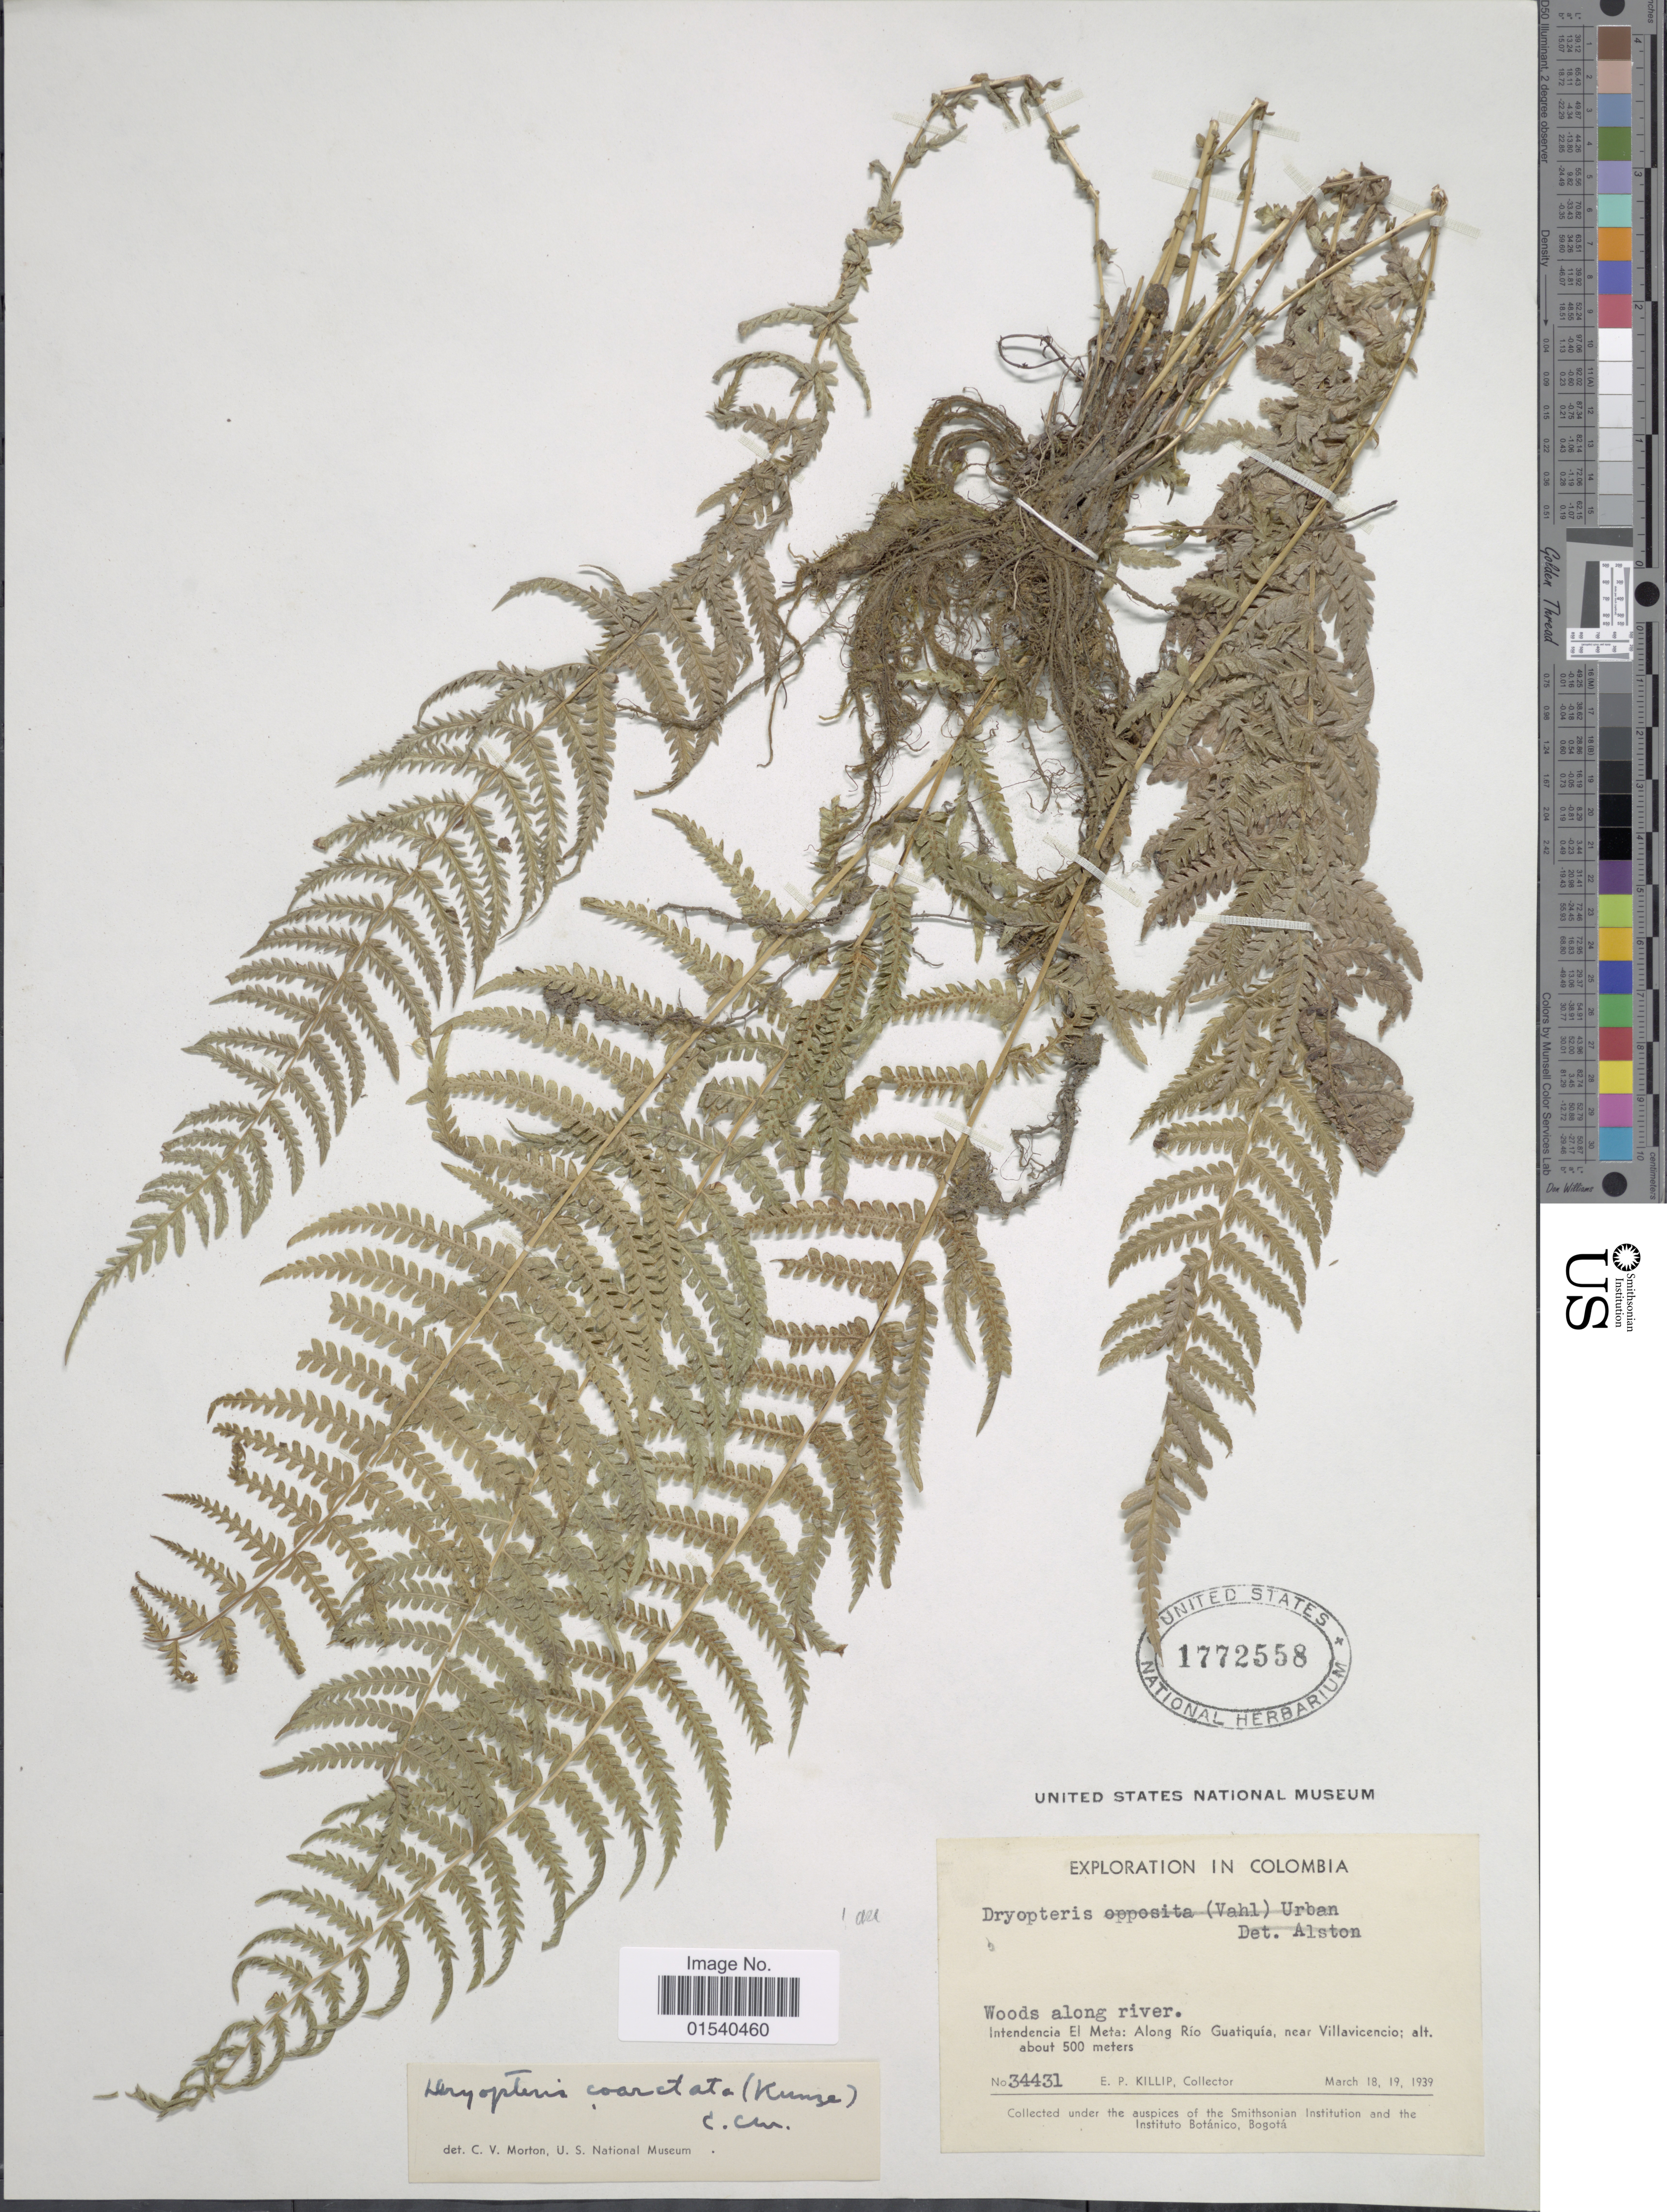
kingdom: Plantae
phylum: Tracheophyta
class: Polypodiopsida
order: Polypodiales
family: Thelypteridaceae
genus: Amauropelta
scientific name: Amauropelta opposita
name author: (Vahl) Pic. Serm.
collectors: E. P. Killip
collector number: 34431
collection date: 1939-03-18/1939-03-19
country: Colombia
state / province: Meta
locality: Woods along river. Intendencia El Meta: Along Río Guatiquía, near Villavicencio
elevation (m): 500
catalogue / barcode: US 1772558